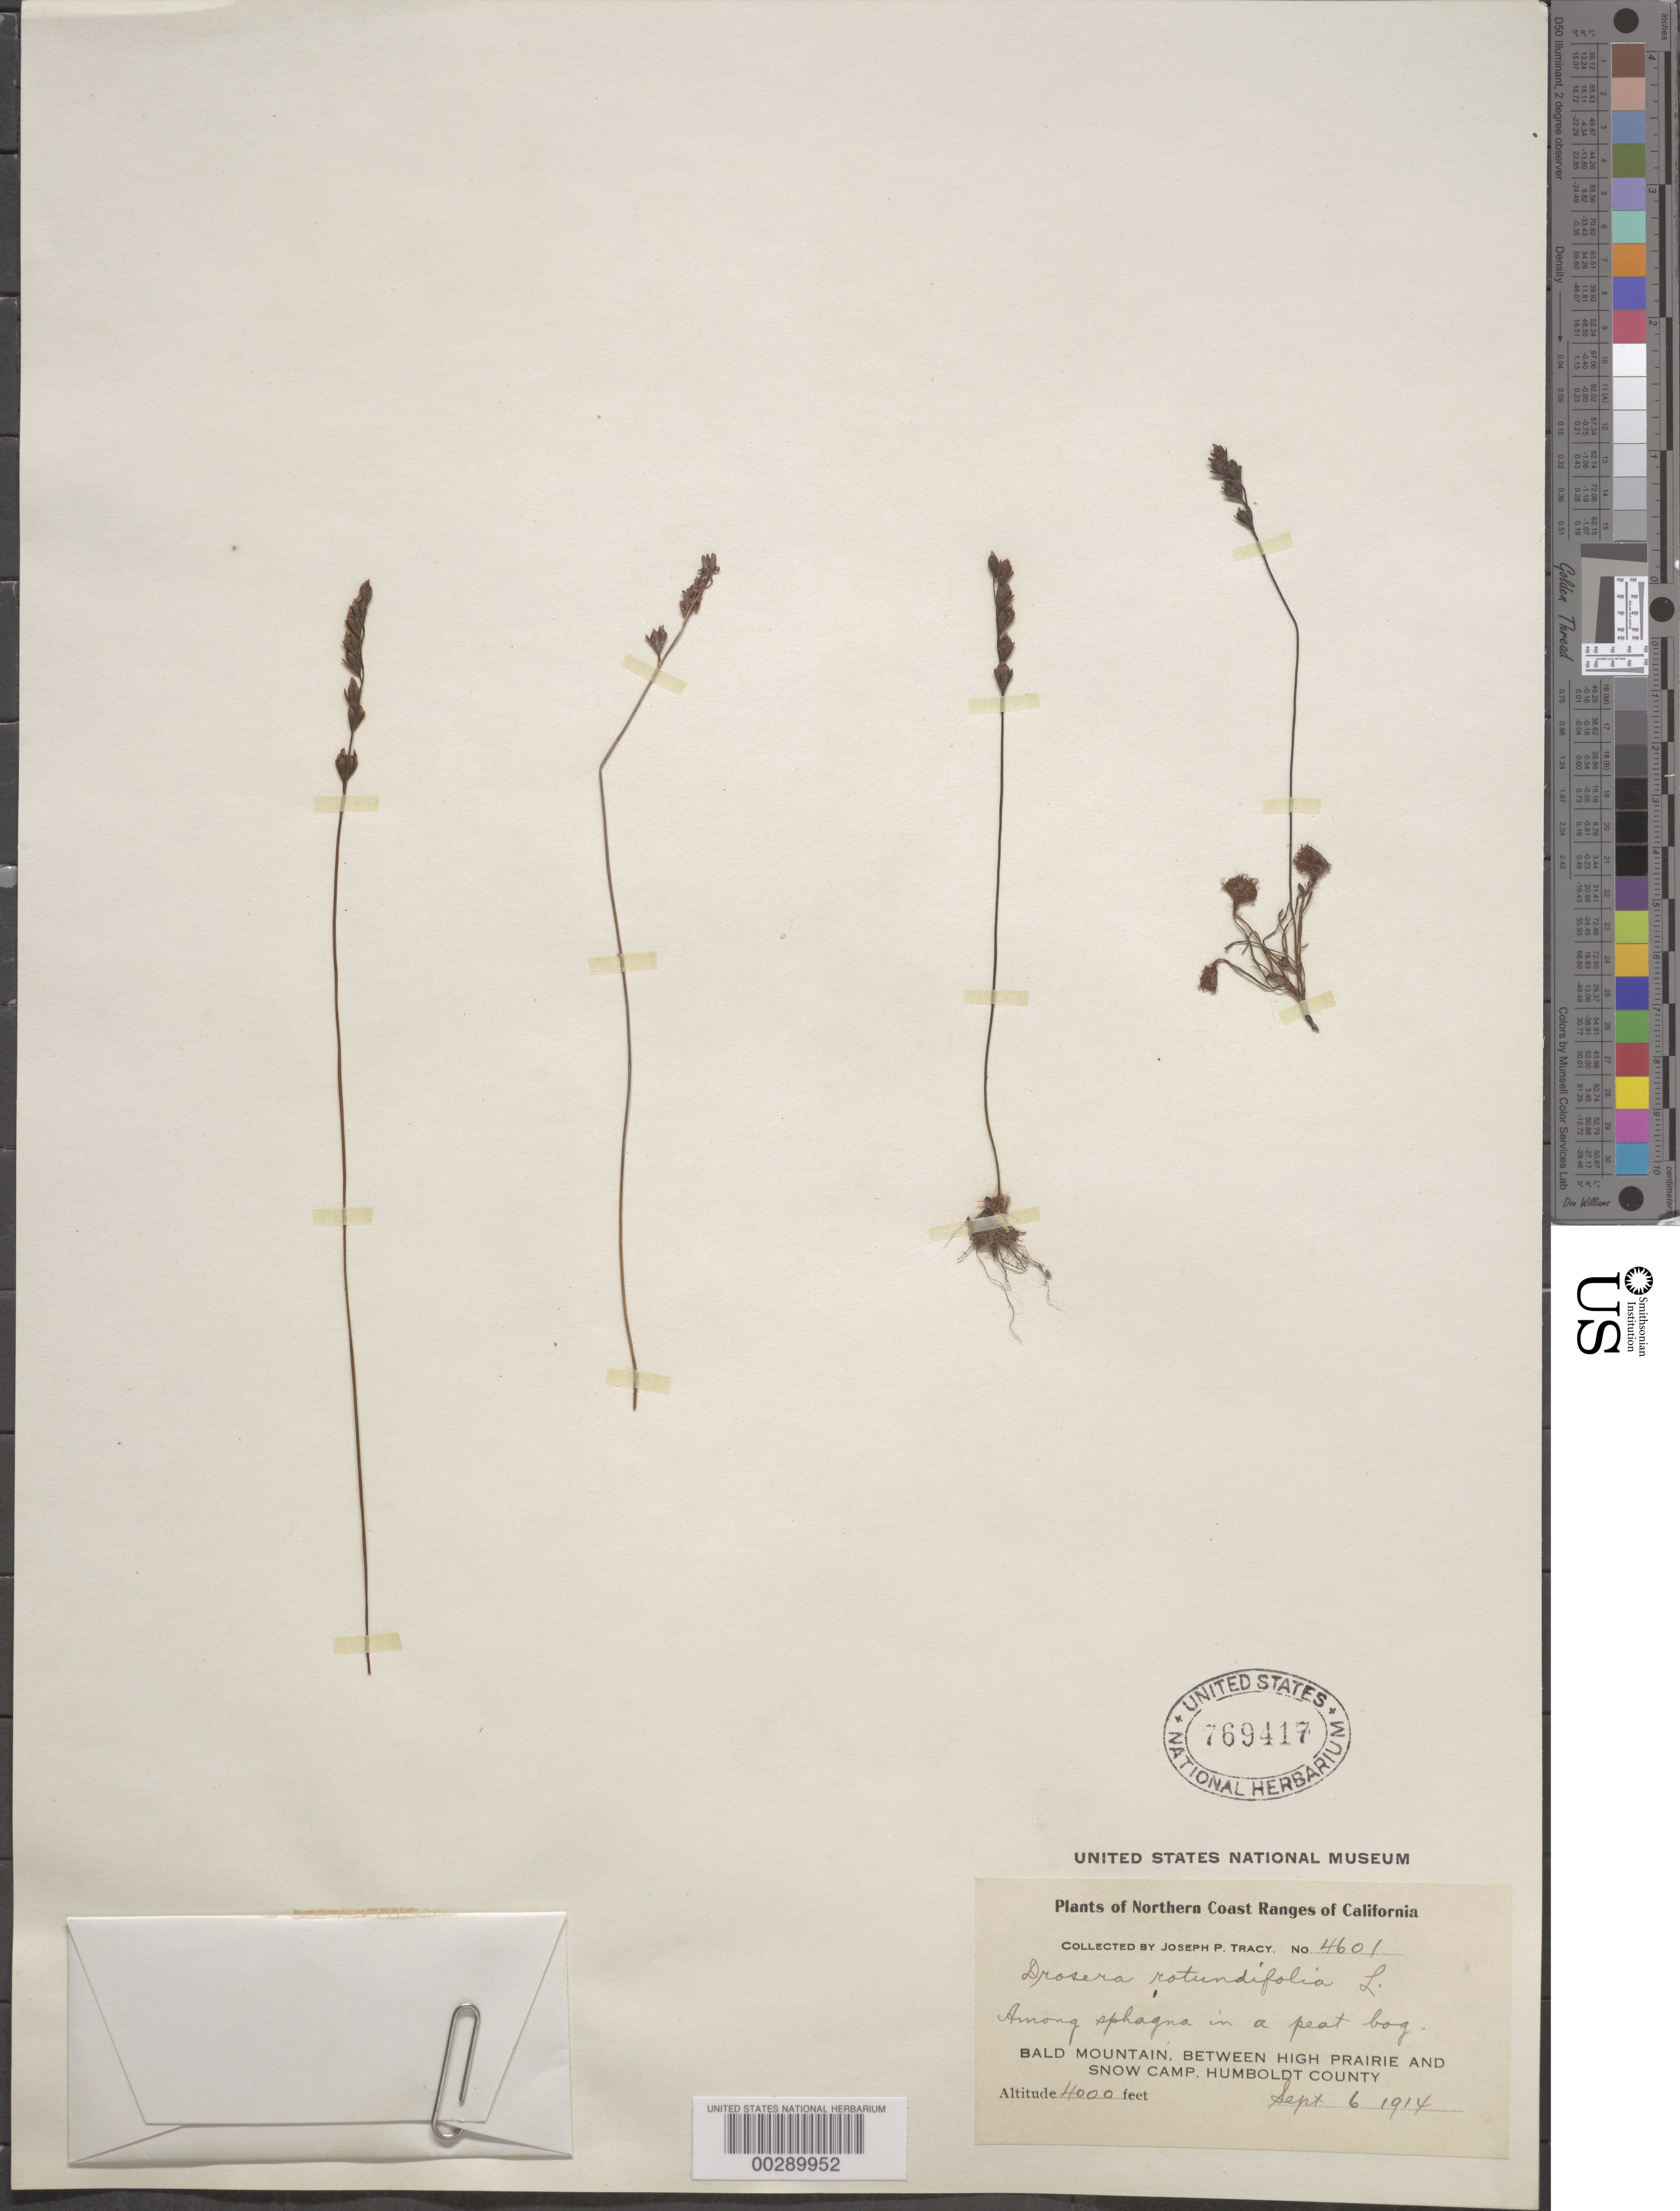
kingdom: Plantae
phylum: Tracheophyta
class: Magnoliopsida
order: Caryophyllales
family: Droseraceae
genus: Drosera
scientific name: Drosera rotundifolia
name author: L.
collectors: J. Tracy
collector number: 4601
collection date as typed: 06 Sep 1914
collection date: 1914-09-06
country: United States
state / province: California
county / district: Humboldt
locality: Bald mountain, between high prairie and snow camp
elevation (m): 1219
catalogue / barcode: US 769417